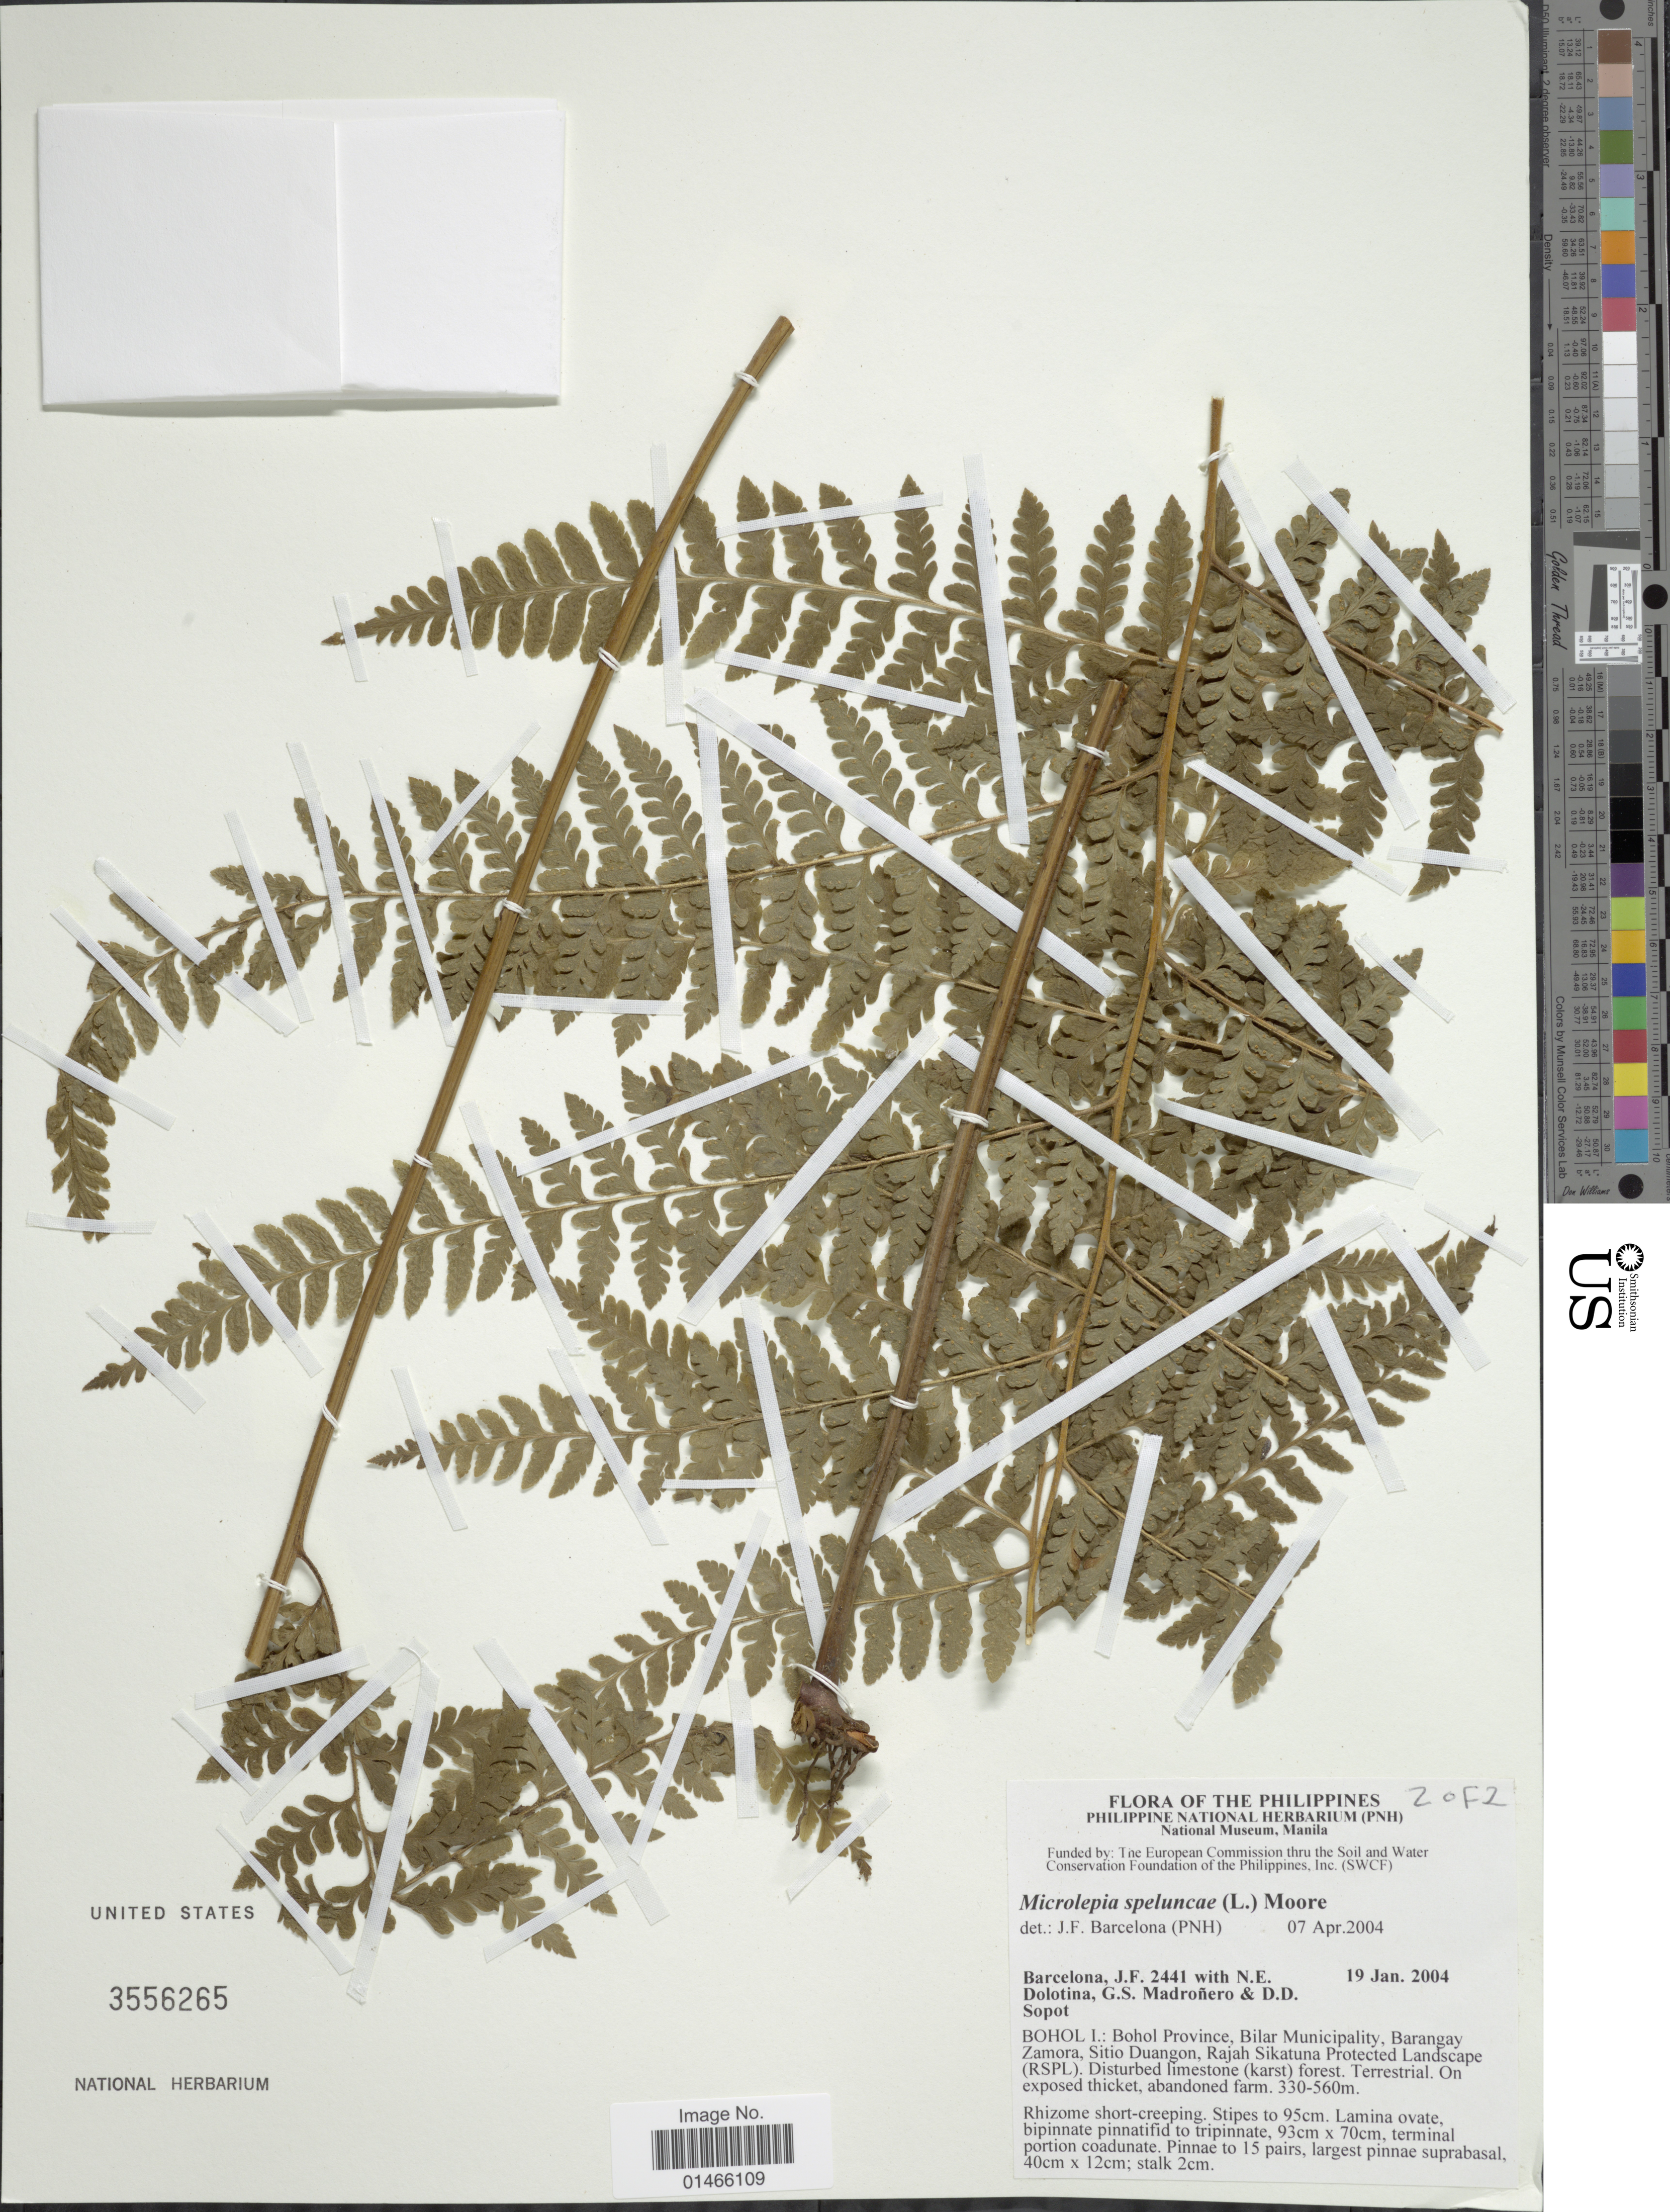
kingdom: Plantae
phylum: Tracheophyta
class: Polypodiopsida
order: Polypodiales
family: Dennstaedtiaceae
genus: Microlepia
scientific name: Microlepia speluncae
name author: (L.) T. Moore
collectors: J. F. Barcelona, N. Dolotina, G. Madroñero & D. Sopot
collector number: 2441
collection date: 2004-01-19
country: Philippines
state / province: Central Visayas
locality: Bohol I.: Bohol Province, Bilar Municipality, Barangay, Zamora, Sitio Duangon, Rajah Sikatuna Protected Landscape (RSPL)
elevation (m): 330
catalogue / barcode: US 3556265